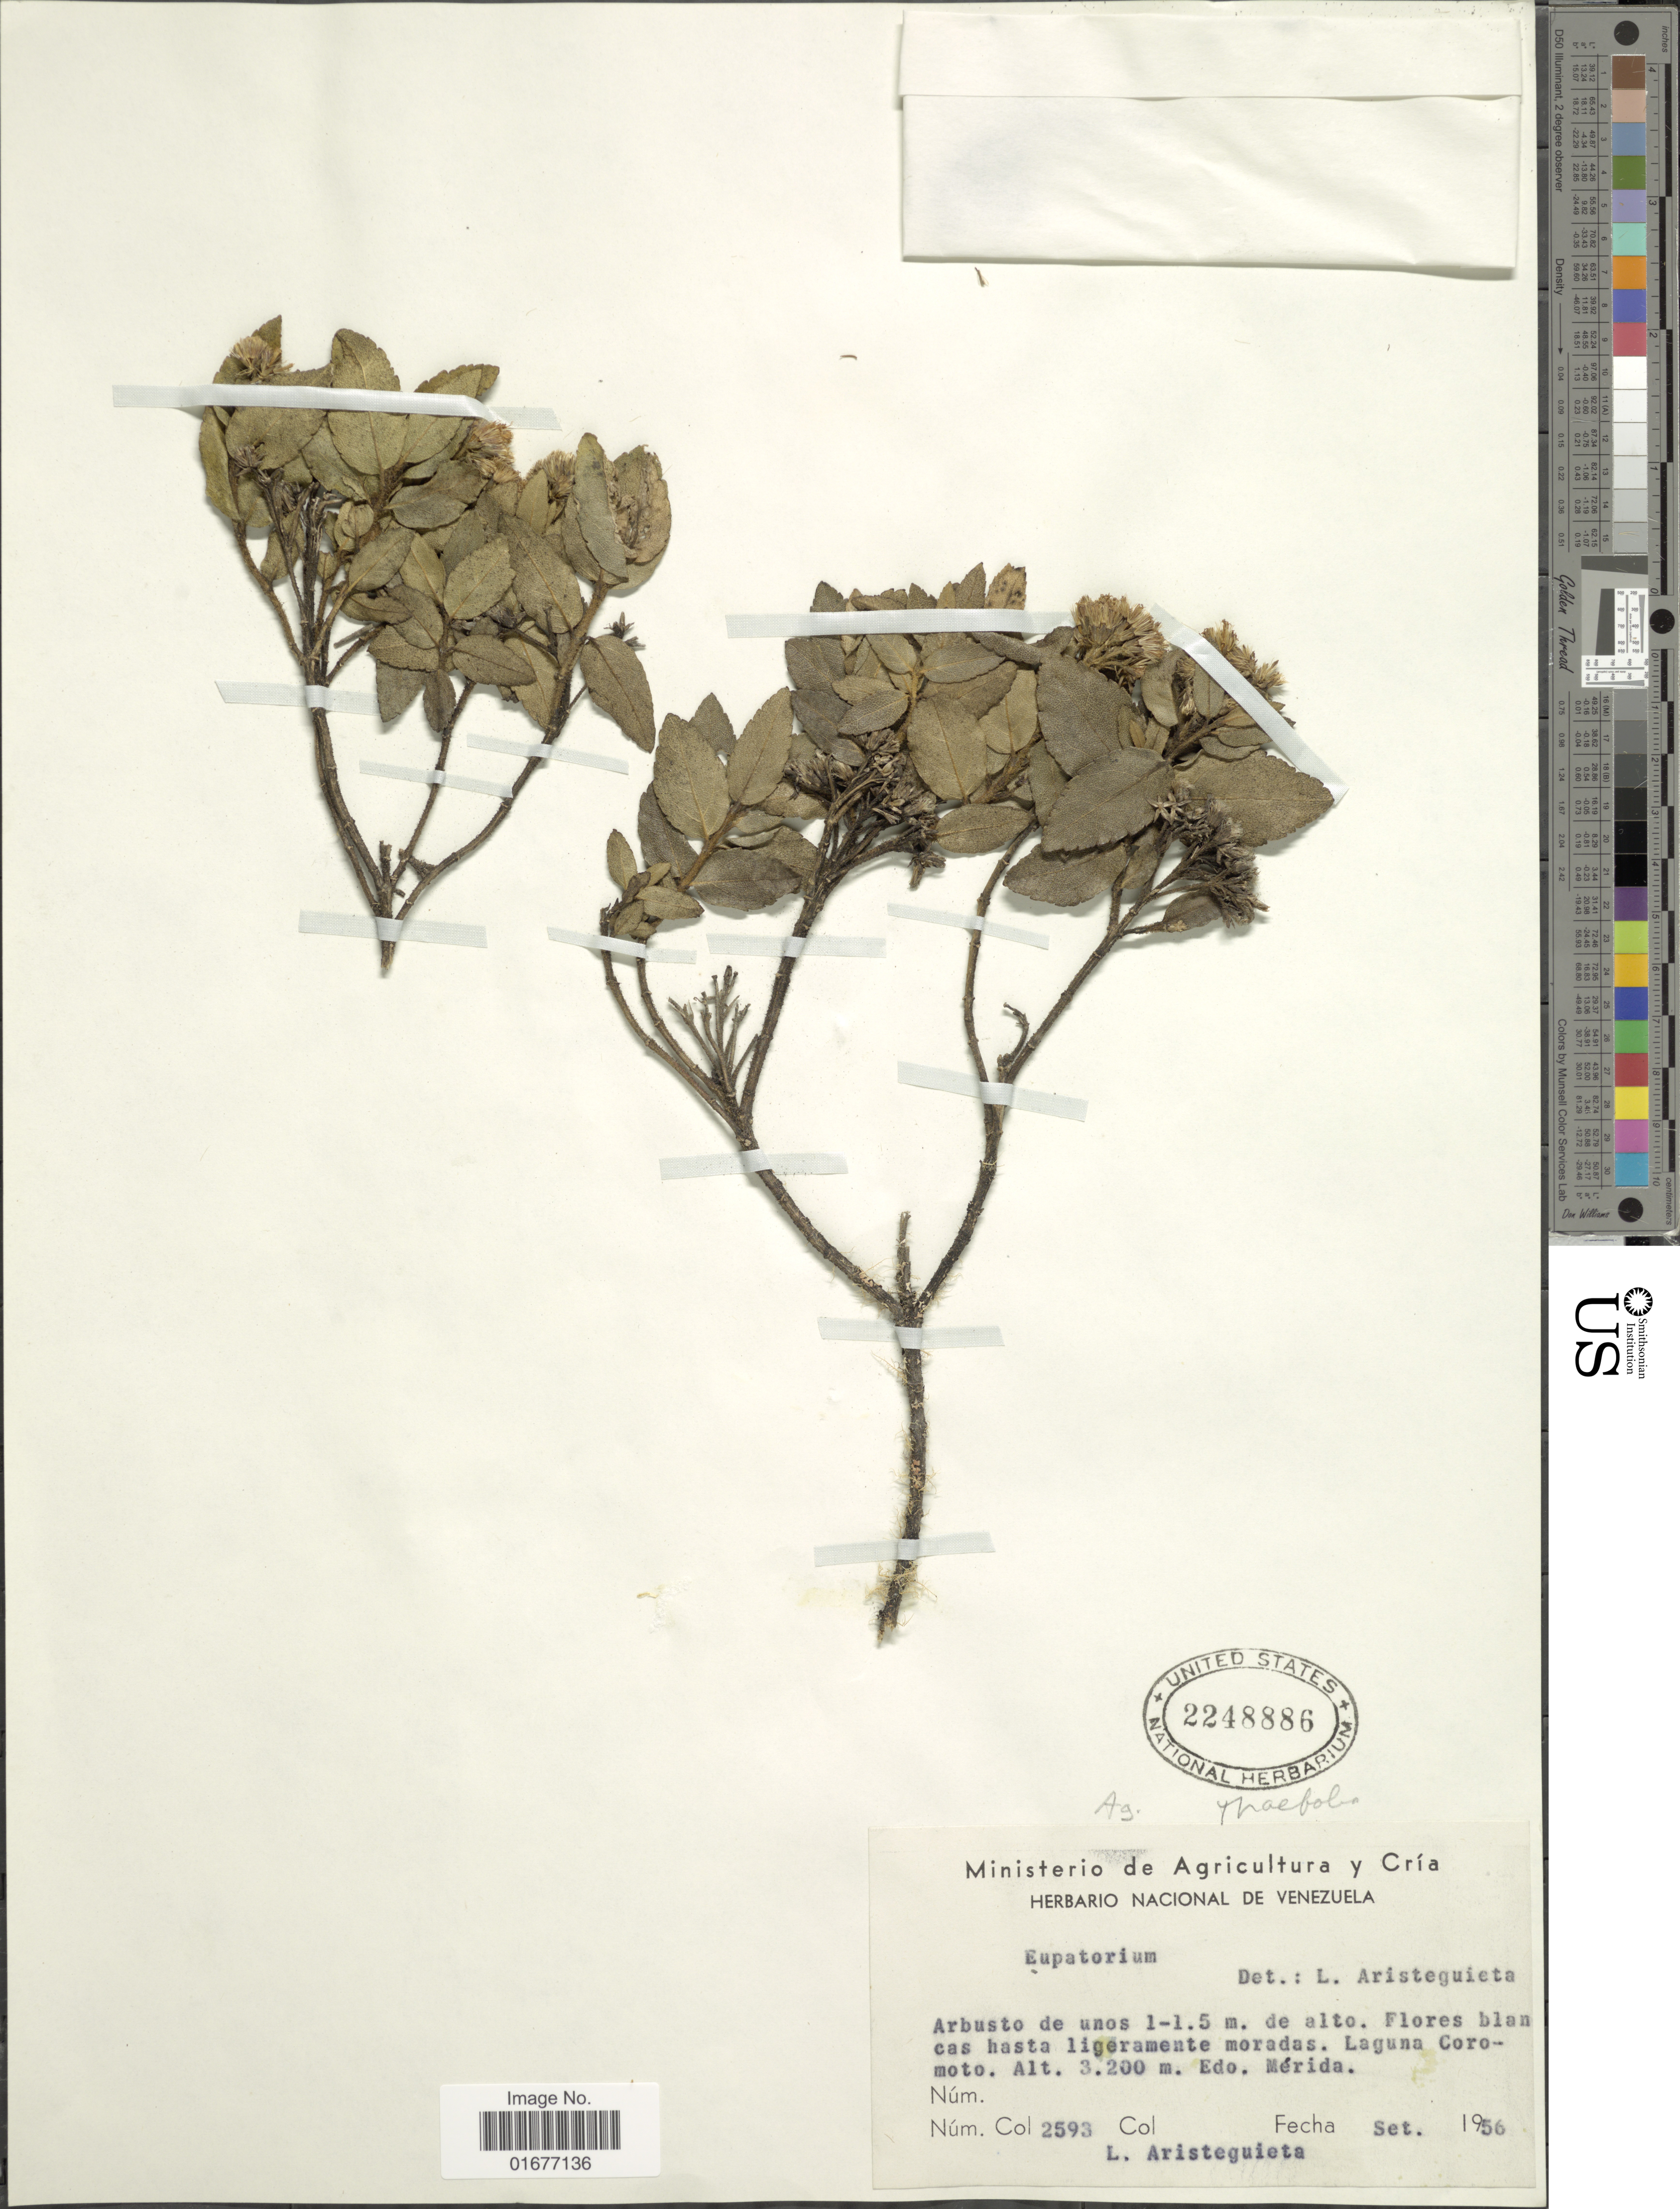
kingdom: Plantae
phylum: Tracheophyta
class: Magnoliopsida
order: Asterales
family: Asteraceae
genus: Ageratina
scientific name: Ageratina theaefolia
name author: (Benth.) R.M. King & H. Rob.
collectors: L. Aristeguieta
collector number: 2593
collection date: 1956-09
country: Venezuela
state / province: Mérida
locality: Laguna Coromoto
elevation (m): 3200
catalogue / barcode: US 2248886